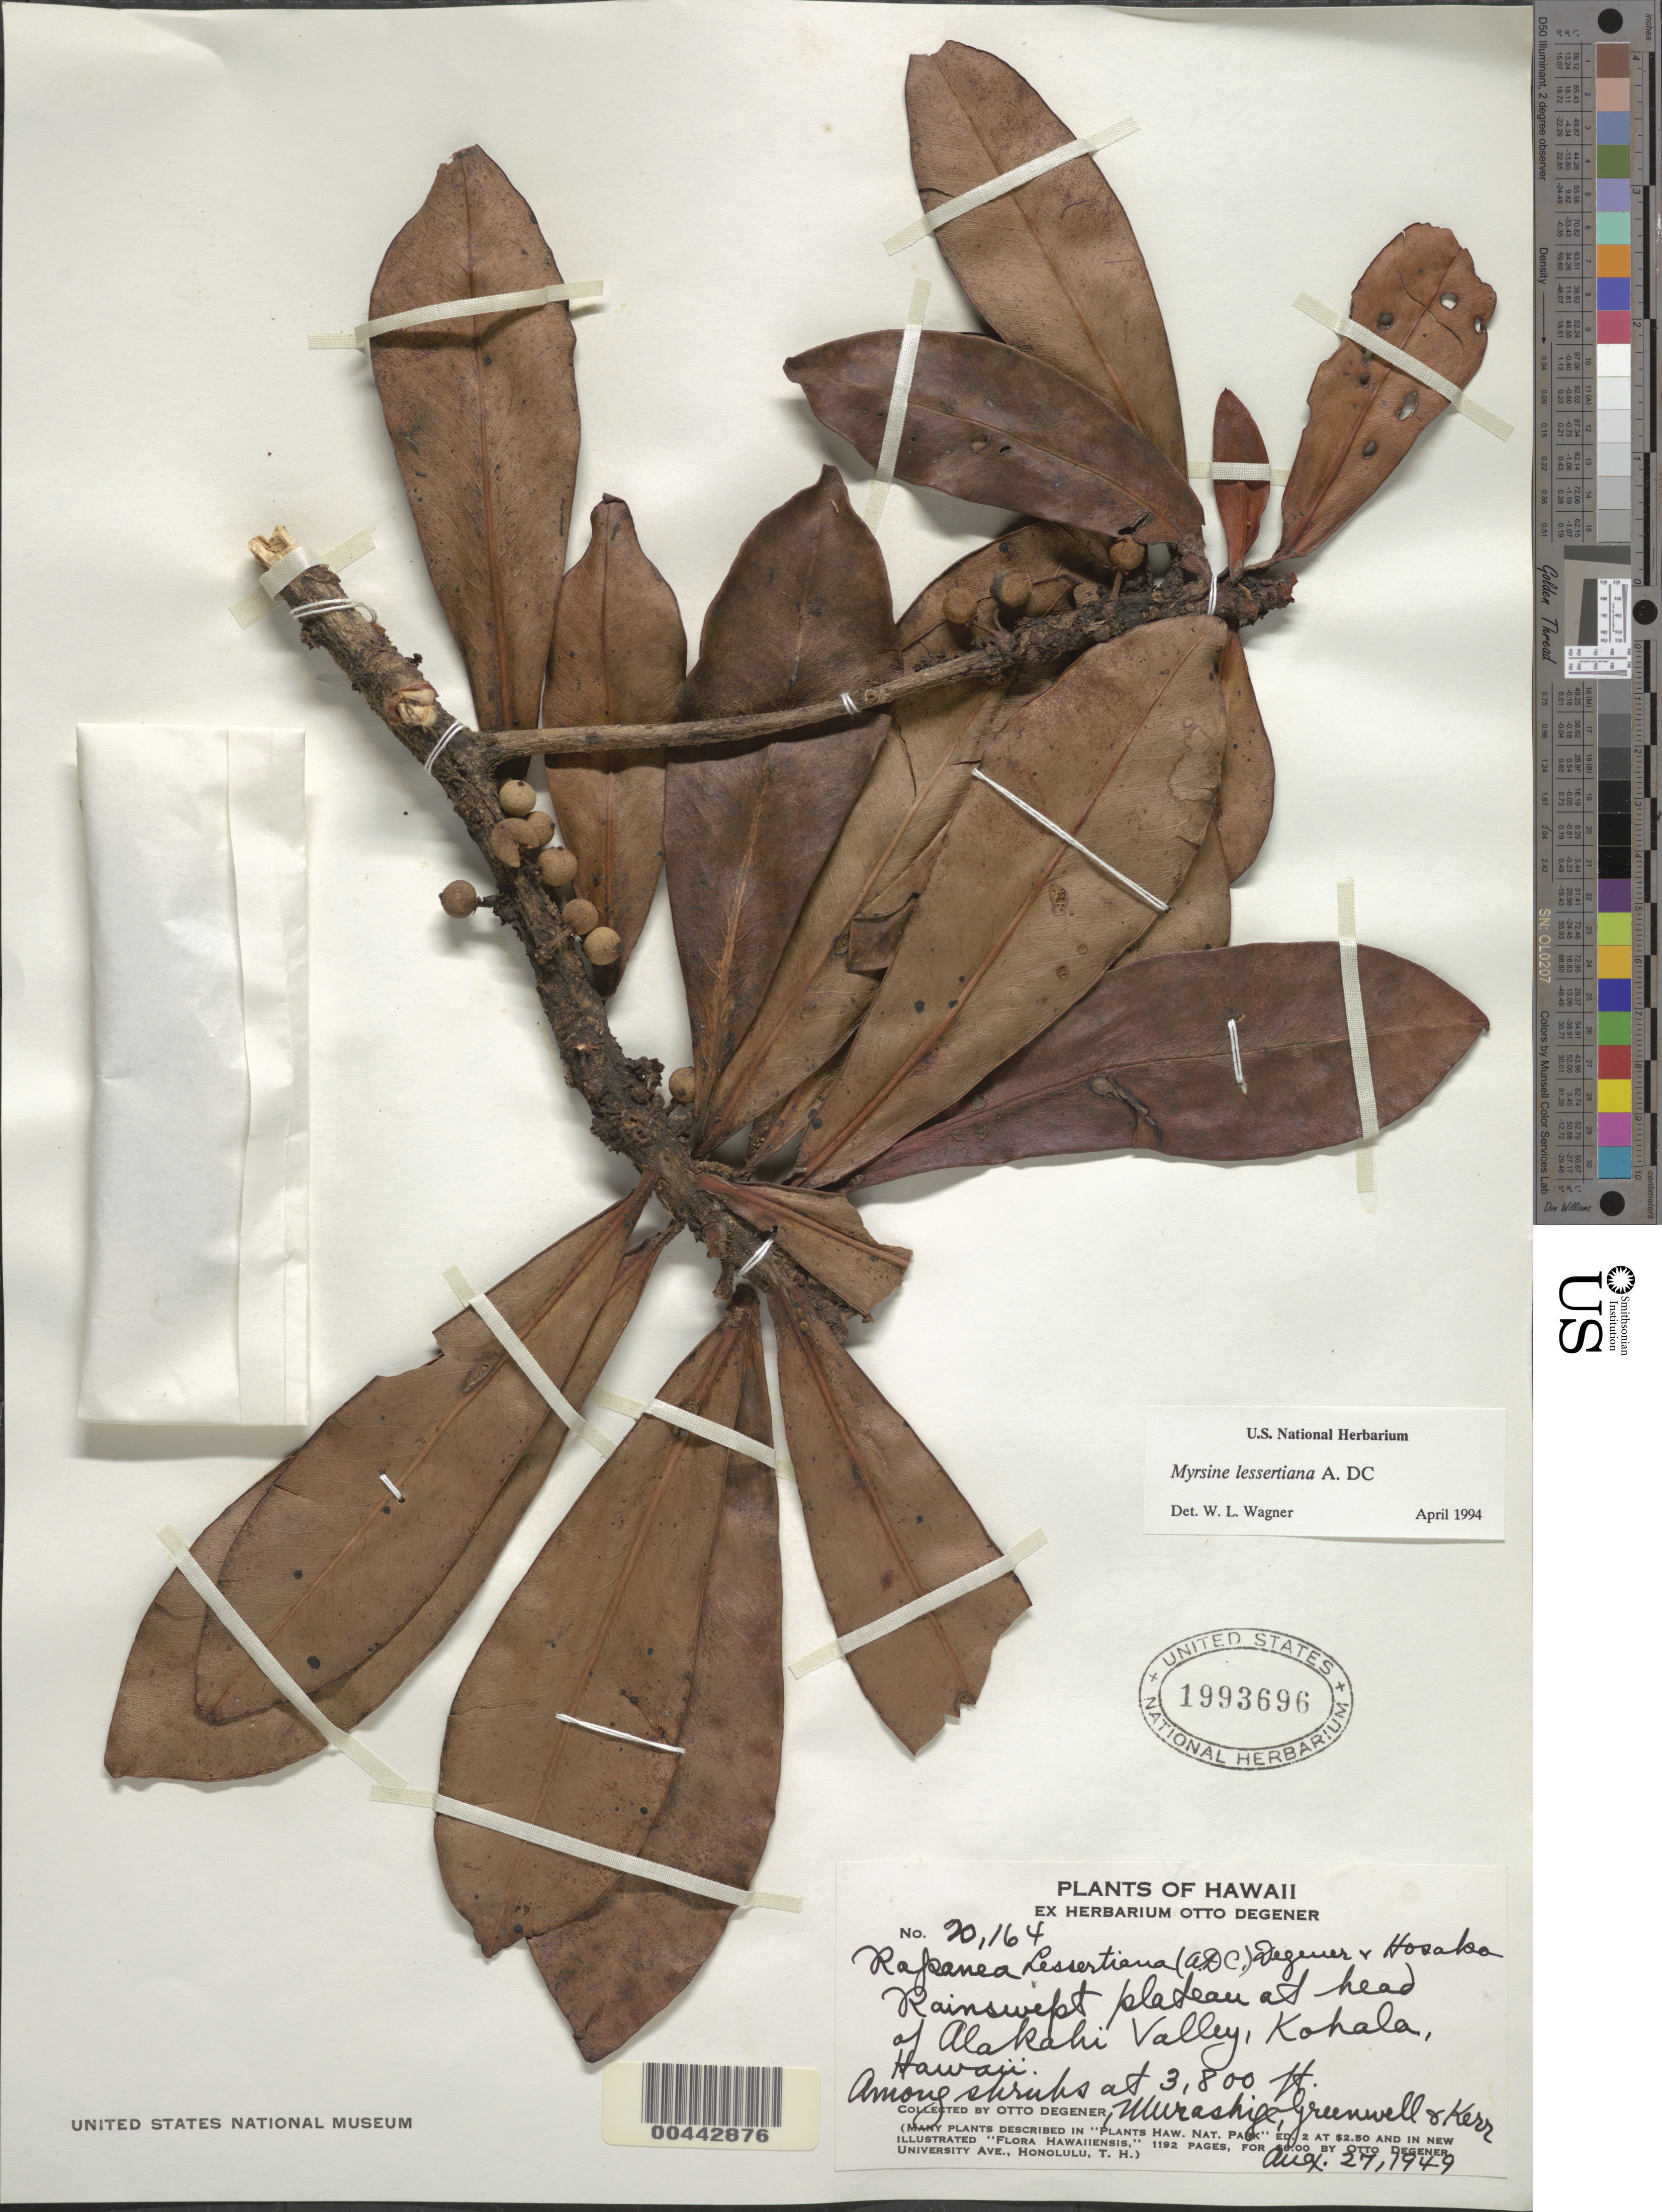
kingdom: Plantae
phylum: Tracheophyta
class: Magnoliopsida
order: Ericales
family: Primulaceae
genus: Myrsine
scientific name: Myrsine lessertiana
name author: A. DC.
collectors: O. Degener, T. Murashige, -. Greenwell & Kerr, --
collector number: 20164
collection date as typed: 27 Aug 1949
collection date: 1949-08-27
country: United States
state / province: Hawaii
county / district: Hawaii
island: Hawaii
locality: Plateau at head of Alakahi Valley, Kohala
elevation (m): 1158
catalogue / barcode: US 1993696